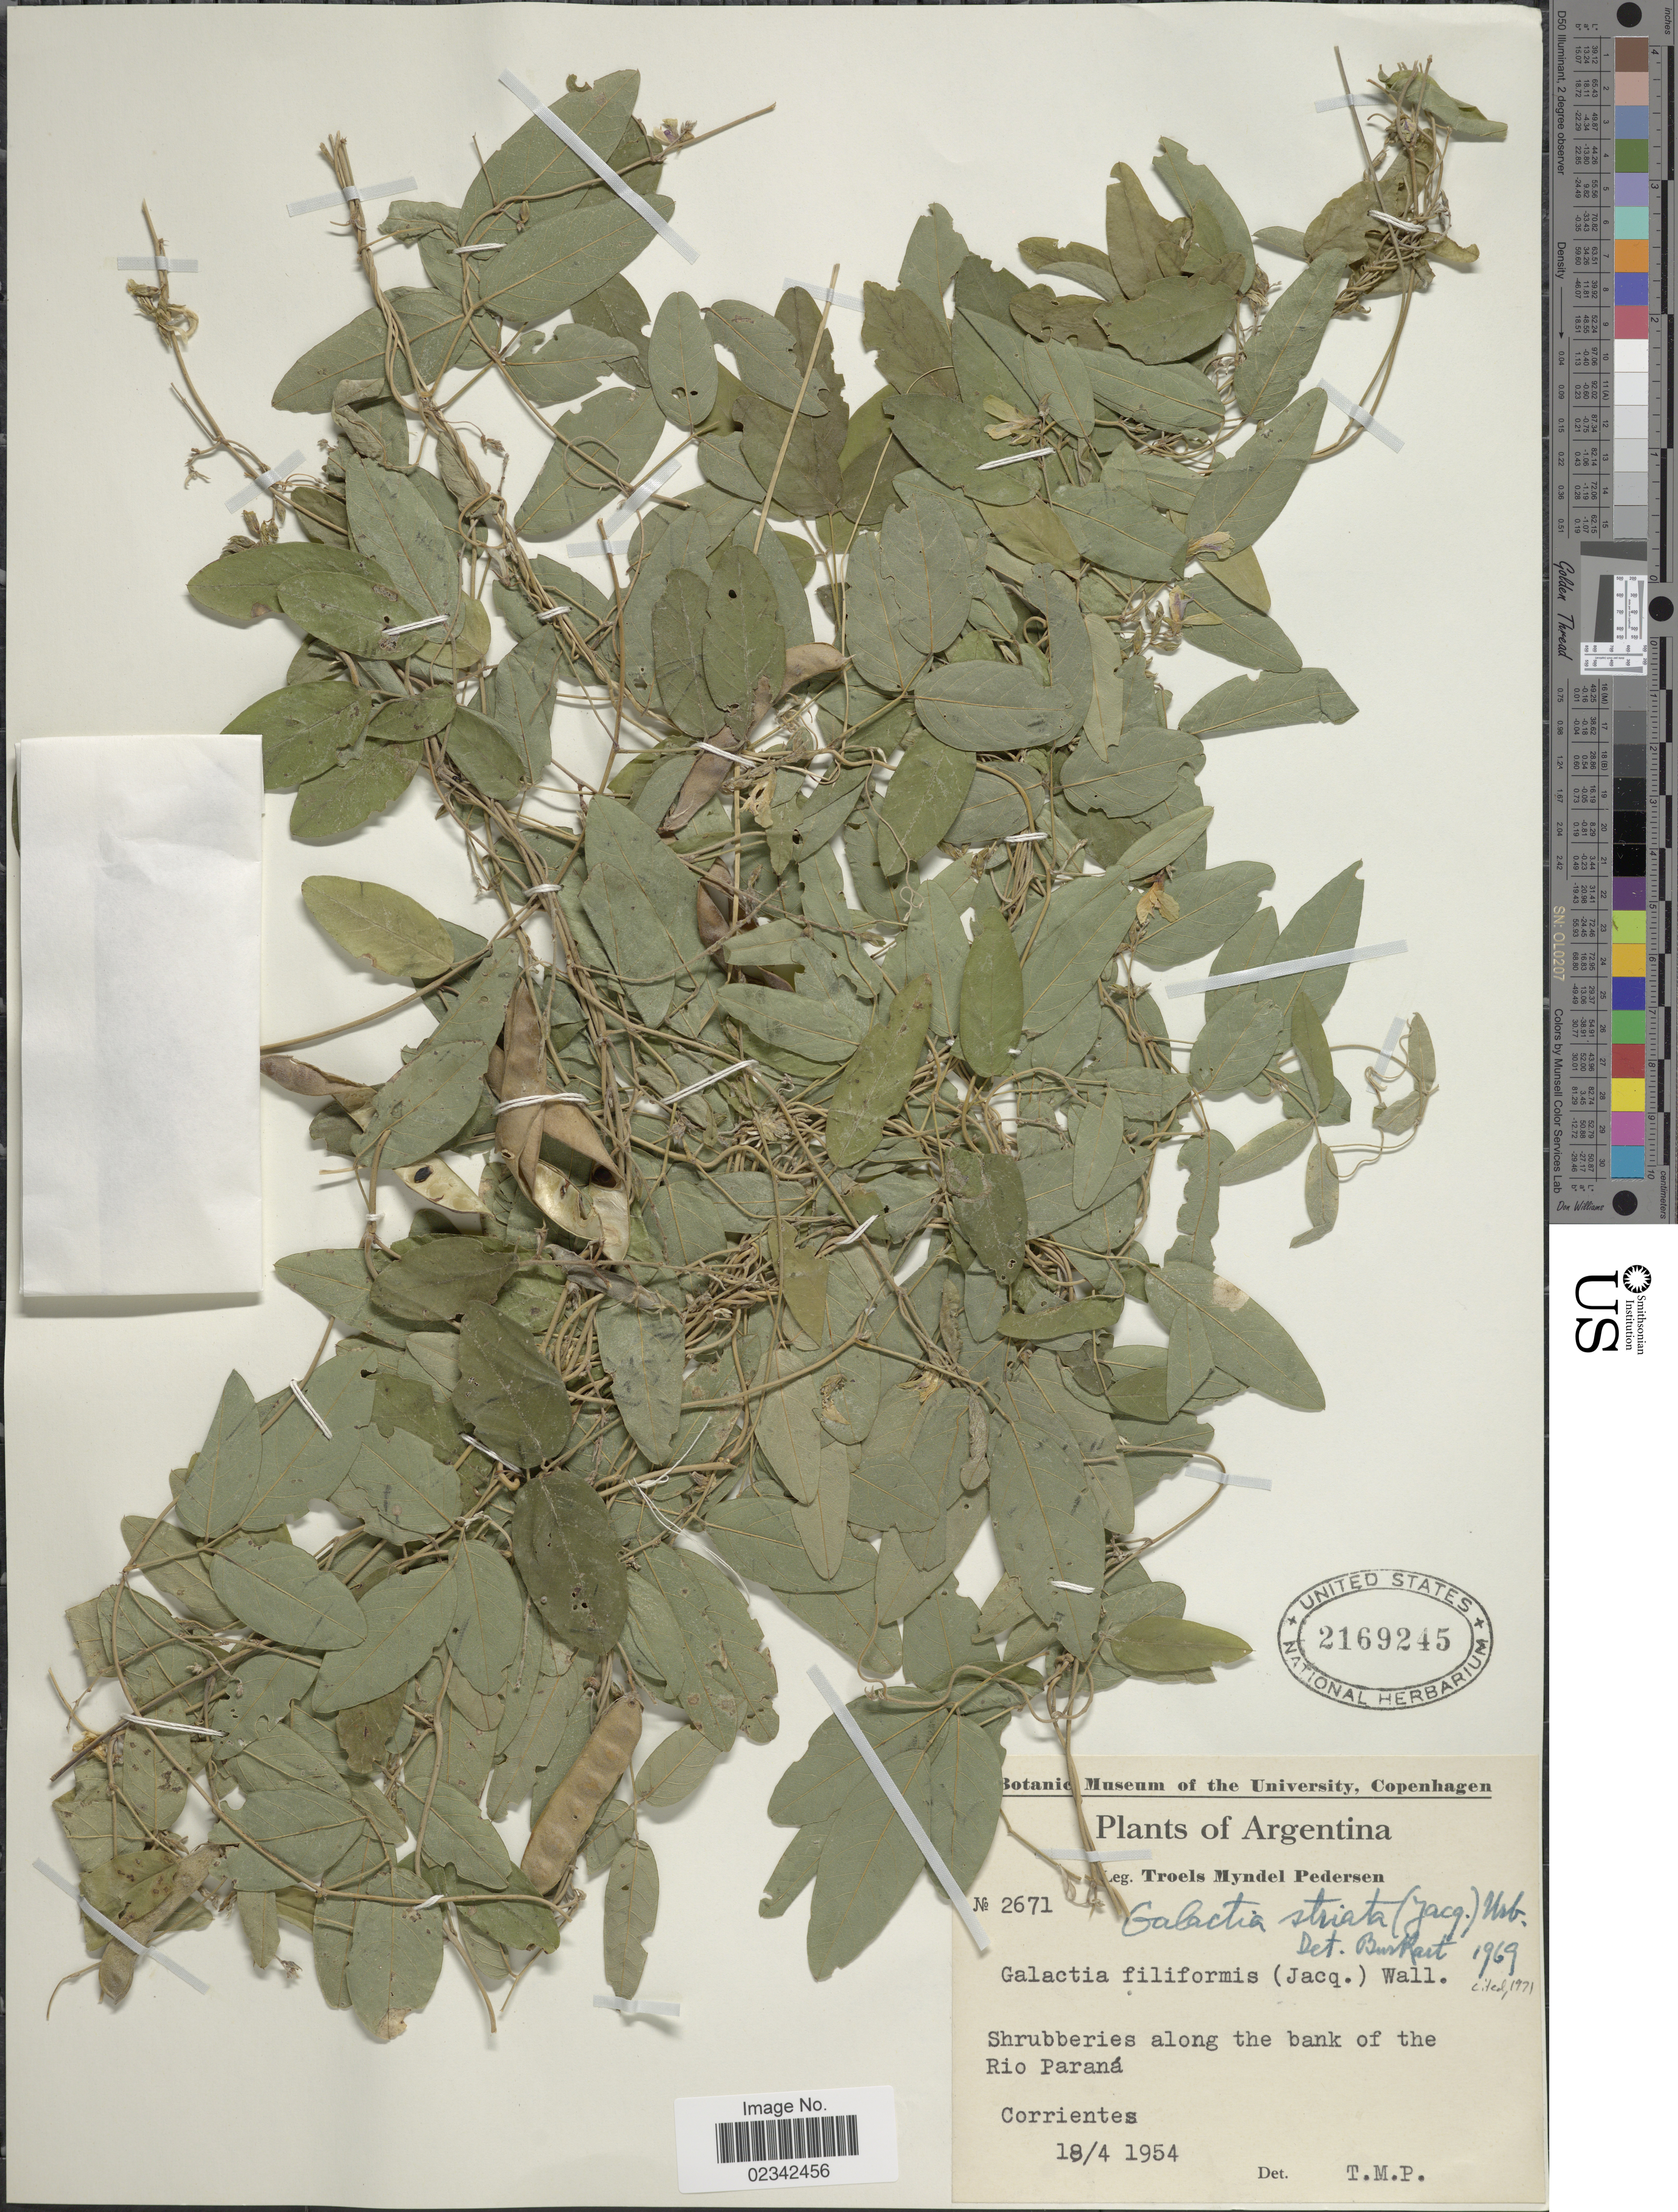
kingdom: Plantae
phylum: Tracheophyta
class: Magnoliopsida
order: Fabales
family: Fabaceae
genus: Galactia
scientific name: Galactia striata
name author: (Jacq.) Urb.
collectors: T. Pederson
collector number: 2671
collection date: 1954-04-18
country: Argentina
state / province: Corrientes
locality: Alongt the bank of the Rio Parana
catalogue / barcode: US 2169245